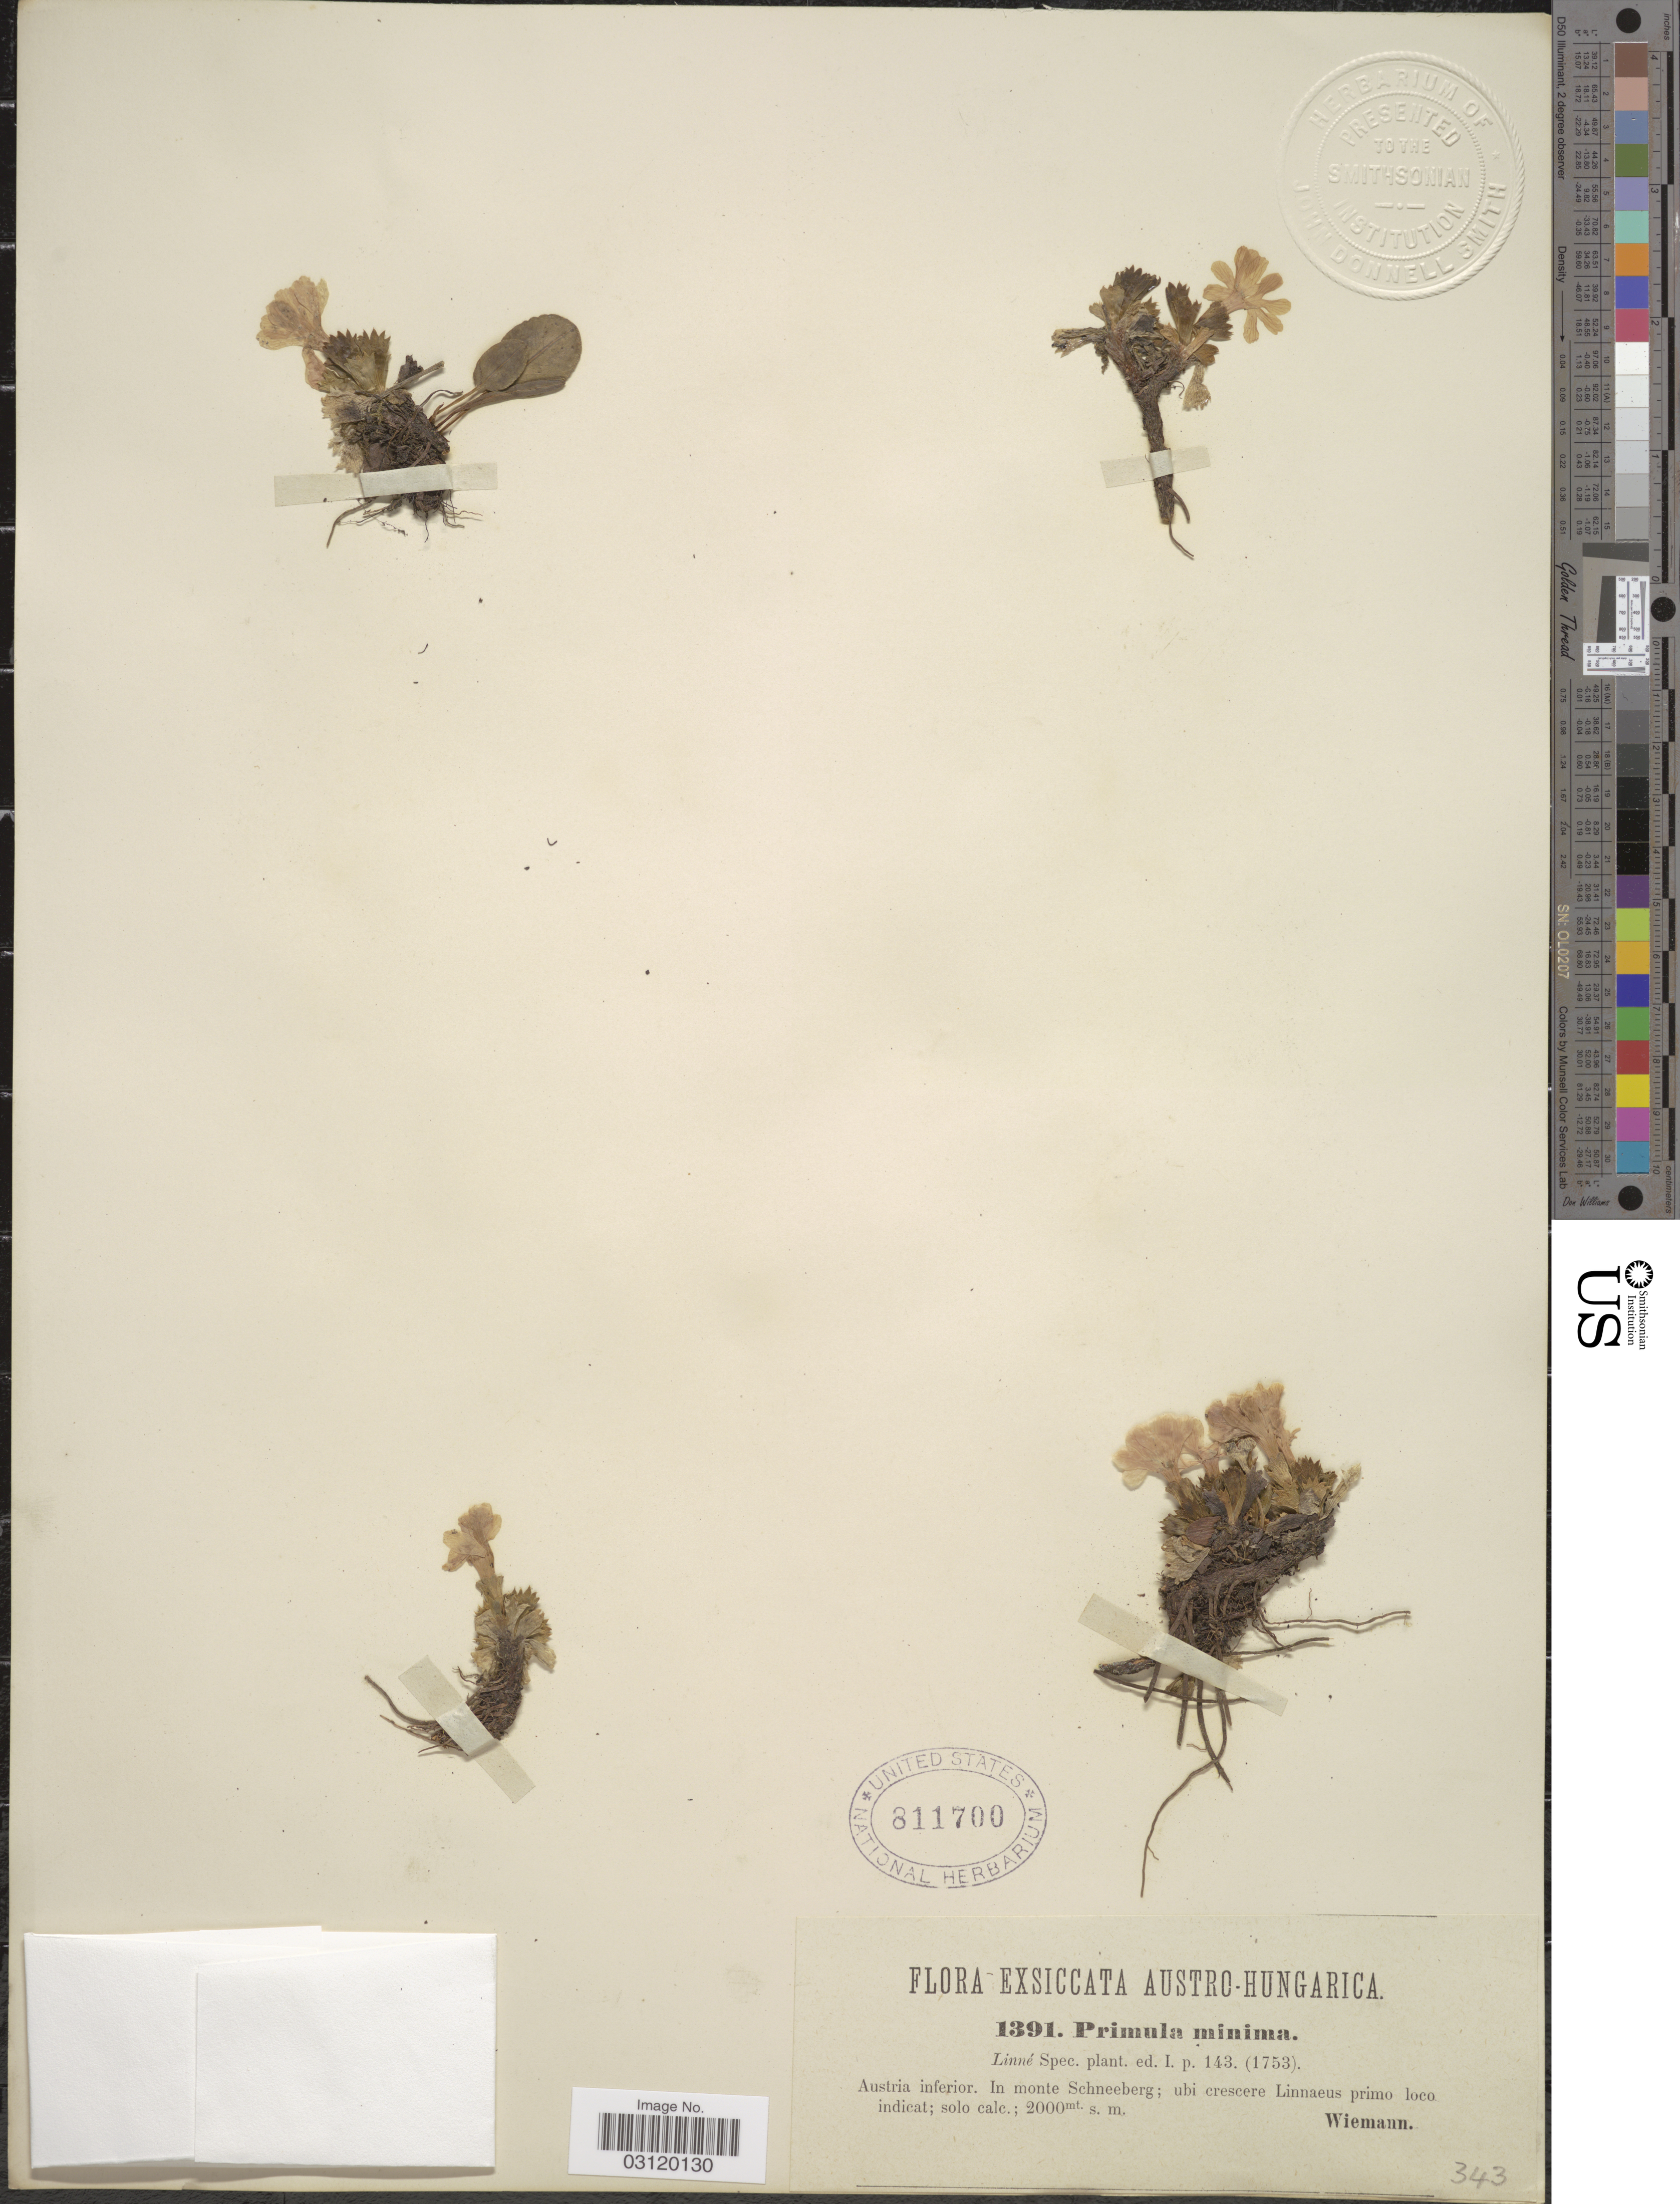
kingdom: Plantae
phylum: Tracheophyta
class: Magnoliopsida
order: Ericales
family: Primulaceae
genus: Primula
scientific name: Primula minima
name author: L.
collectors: Wiemann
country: Austria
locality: Austro-Hungarica. Austria inferior. In monte Schneeberg.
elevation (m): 2000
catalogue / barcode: US 811700